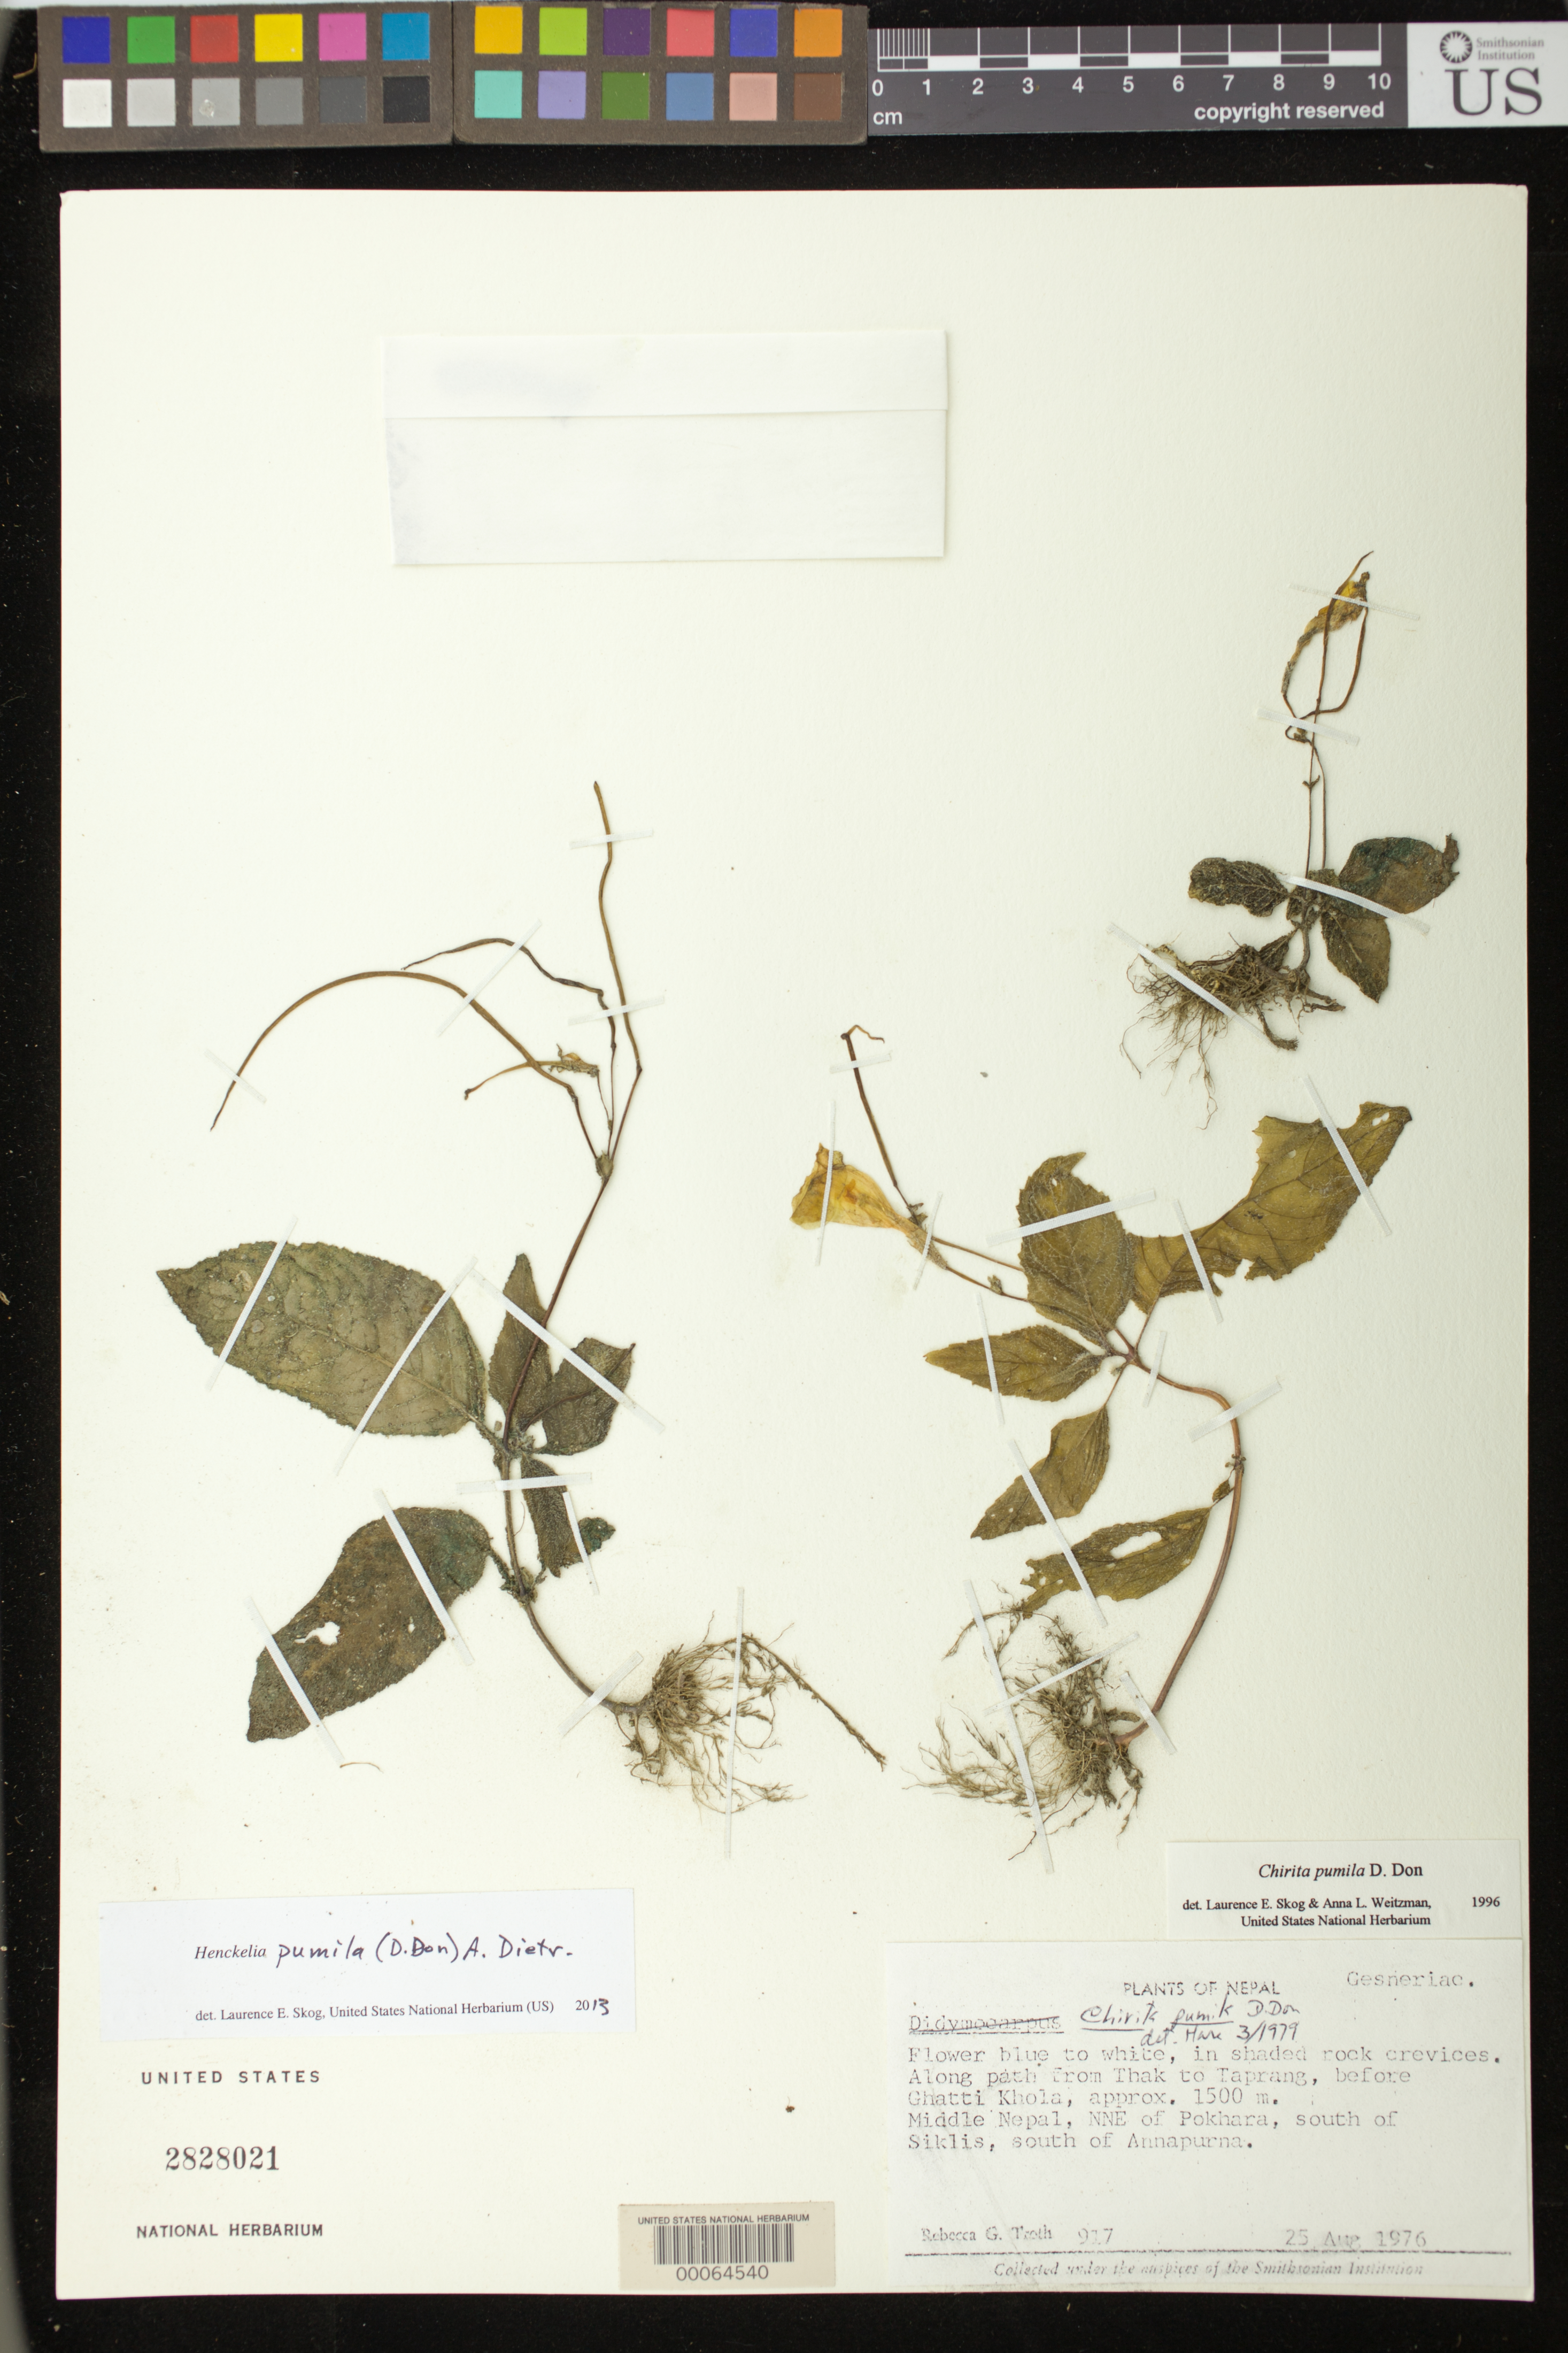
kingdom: Plantae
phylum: Tracheophyta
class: Magnoliopsida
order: Lamiales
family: Gesneriaceae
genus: Henckelia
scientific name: Henckelia pumila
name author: (D. Don) A. Dietr.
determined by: Skog, Laurence E.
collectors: R. Troth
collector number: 917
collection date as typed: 25 Aug 1976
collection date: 1976-08-25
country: Nepal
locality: Along path from thak to taprang, before ghatti khola, nne of pokhara, a of siklis, s of annapurna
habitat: In shaded rock crevices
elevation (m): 1500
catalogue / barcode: US 2828021